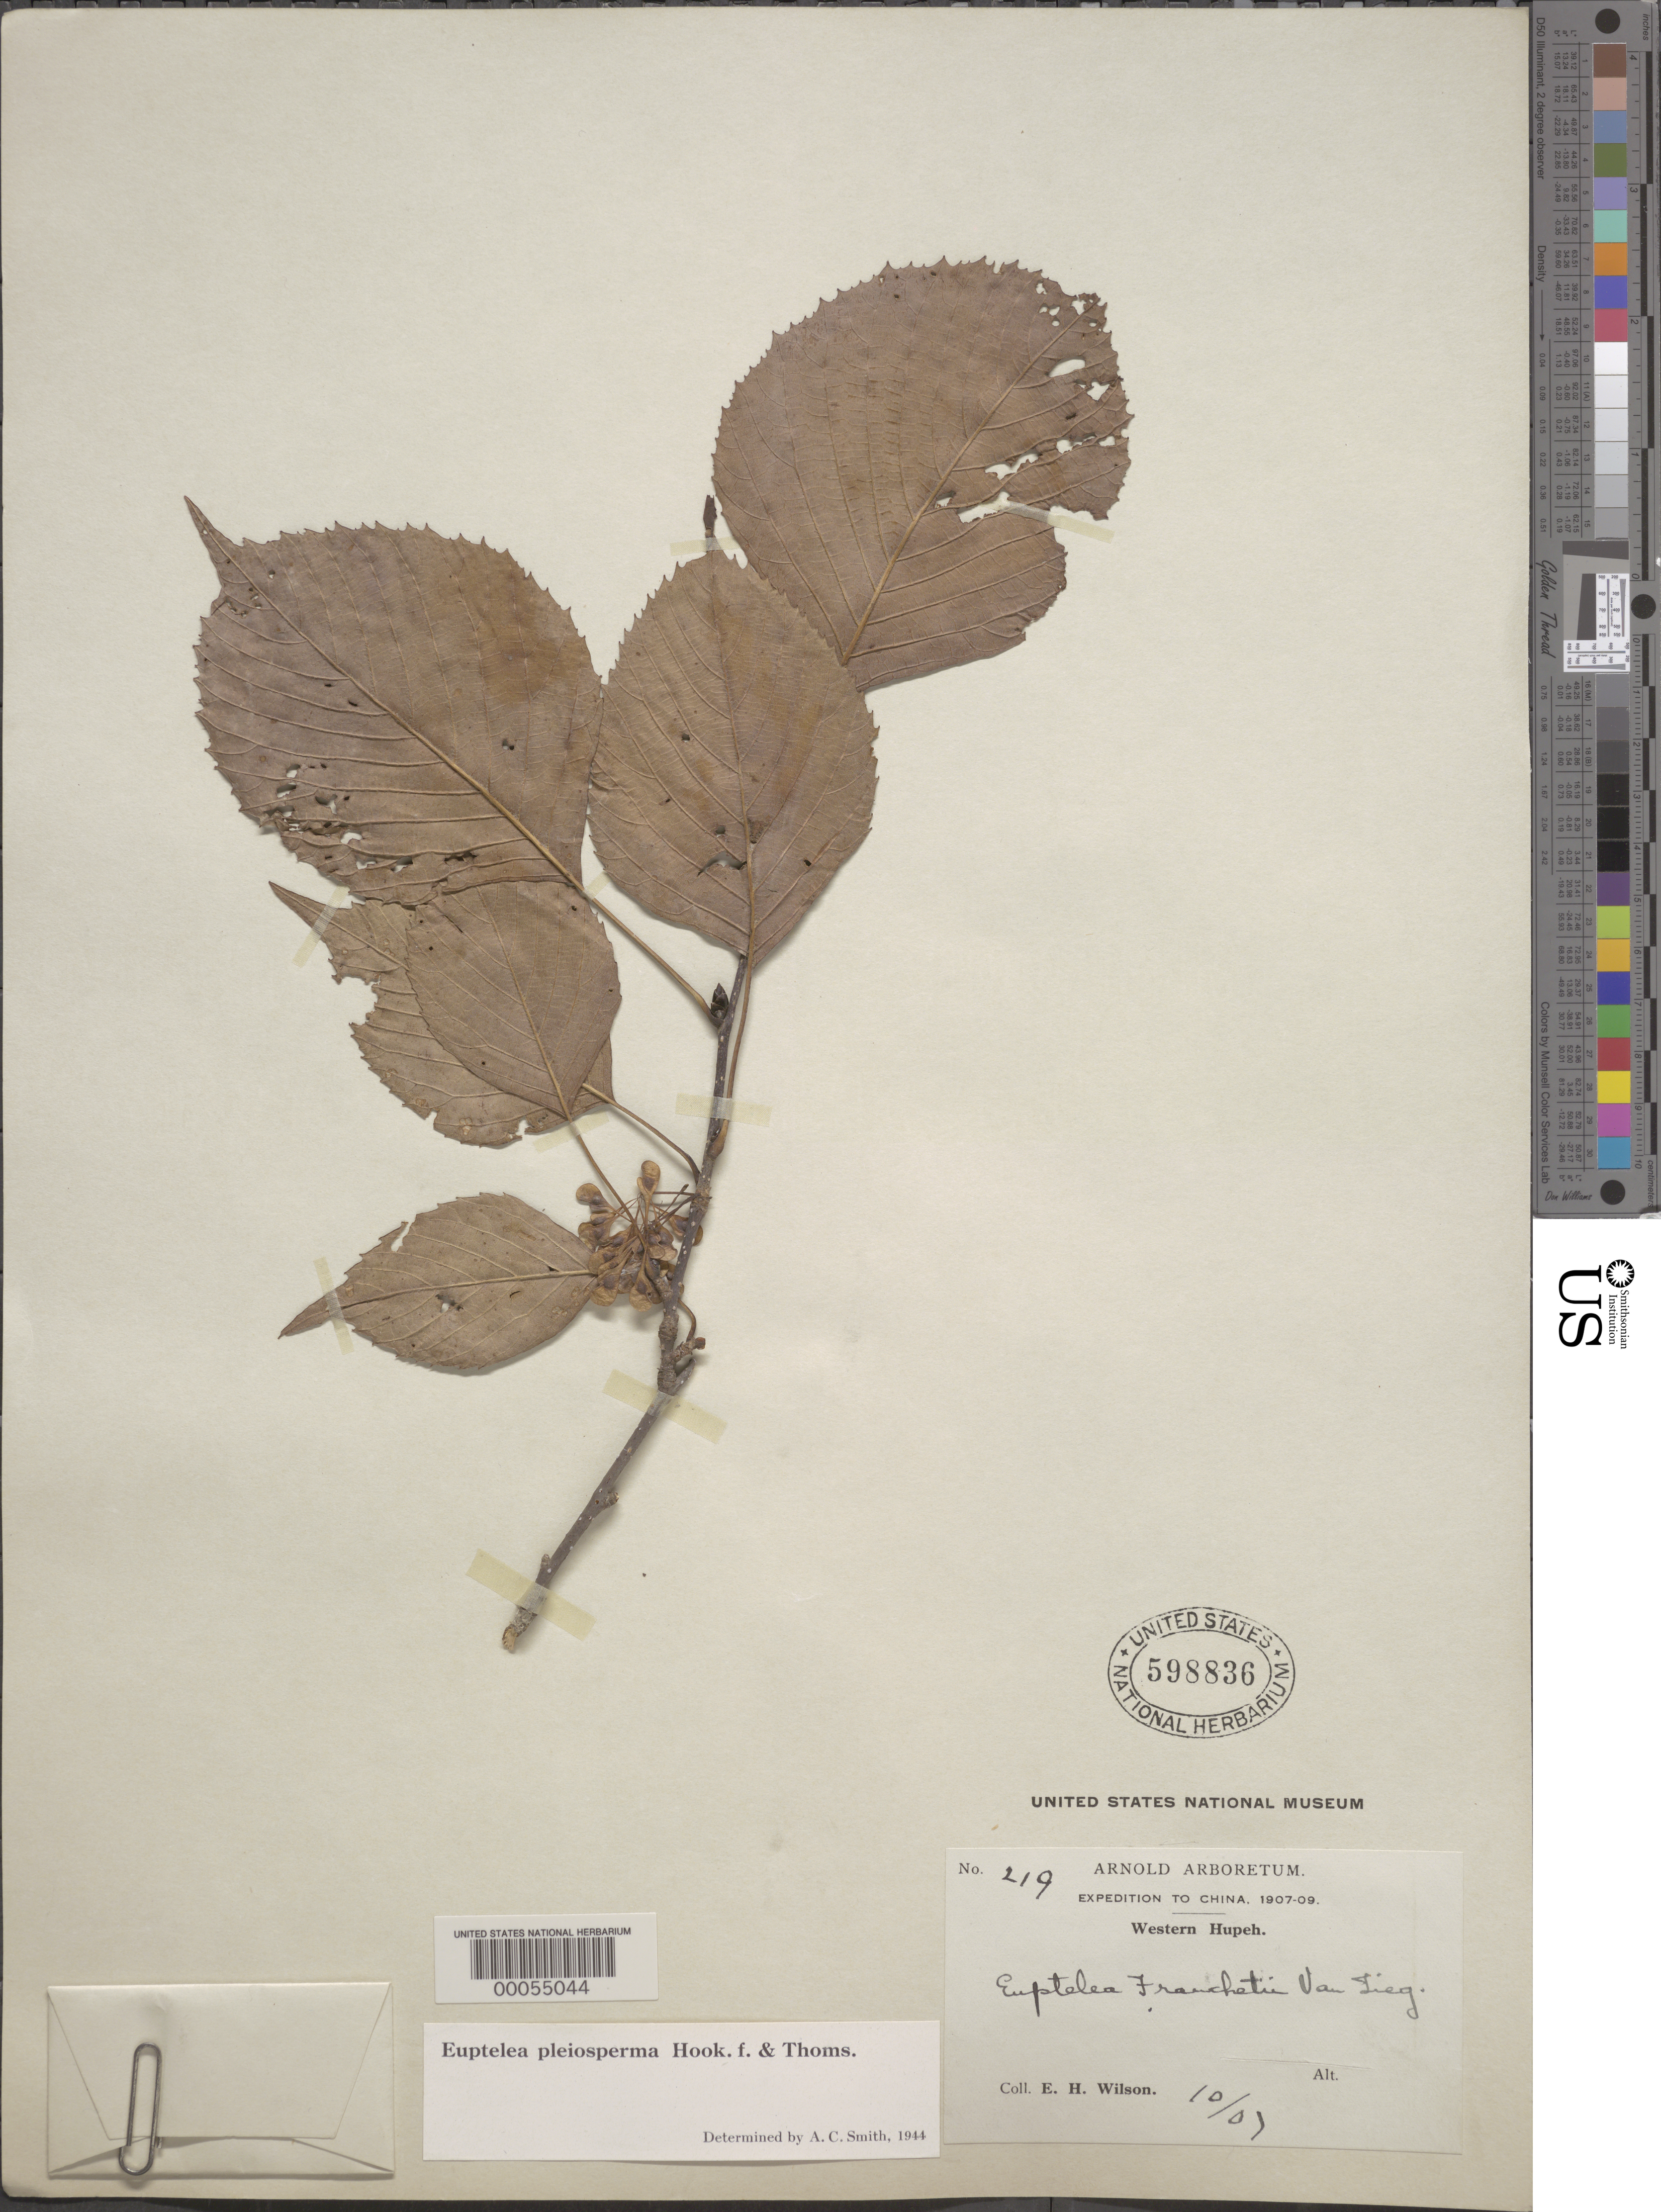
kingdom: Plantae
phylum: Tracheophyta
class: Magnoliopsida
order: Ranunculales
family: Eupteleaceae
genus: Euptelea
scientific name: Euptelea pleiosperma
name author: Hook. f. & Thomson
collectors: E. H. Wilson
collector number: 219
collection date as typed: Oct 1907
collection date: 1907-10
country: China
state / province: Hubei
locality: Western Hupeh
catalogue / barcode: US 598836